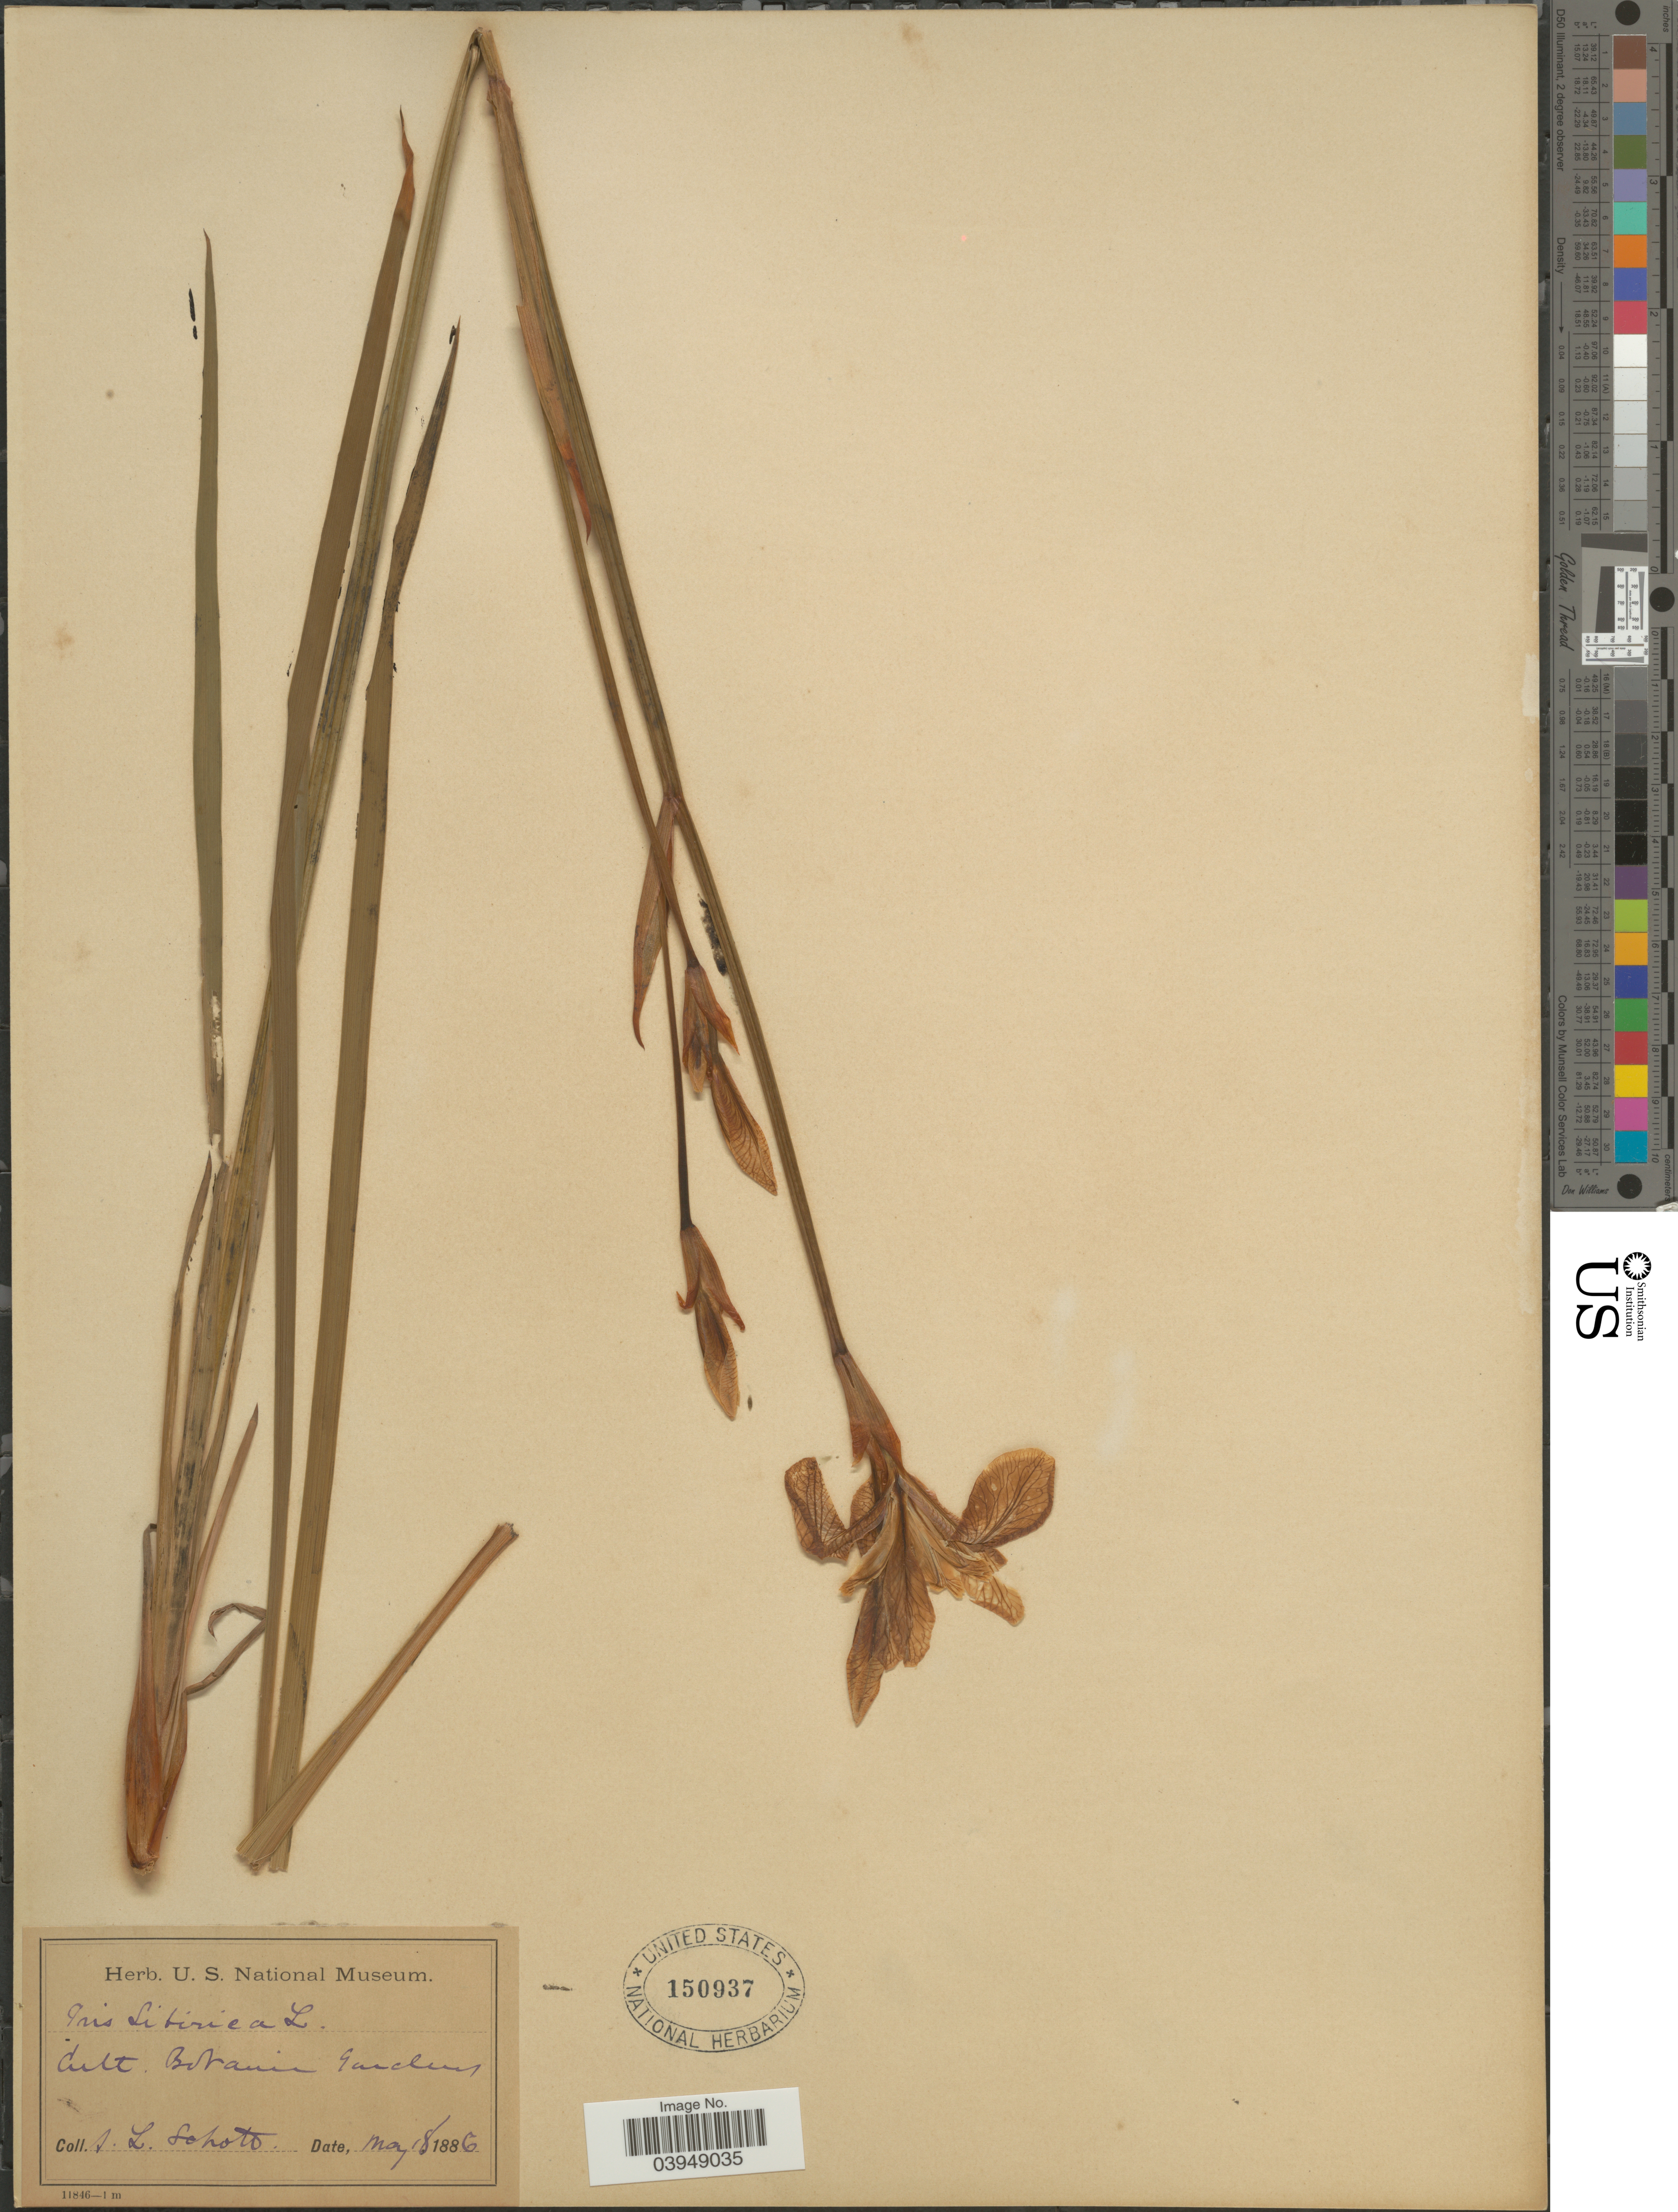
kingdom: Plantae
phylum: Tracheophyta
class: Liliopsida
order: Asparagales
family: Iridaceae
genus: Iris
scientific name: Iris sibirica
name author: L.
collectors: S. Schott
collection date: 1886-05-18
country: United States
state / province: District of Columbia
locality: Botanic Gardens.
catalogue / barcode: US 150937